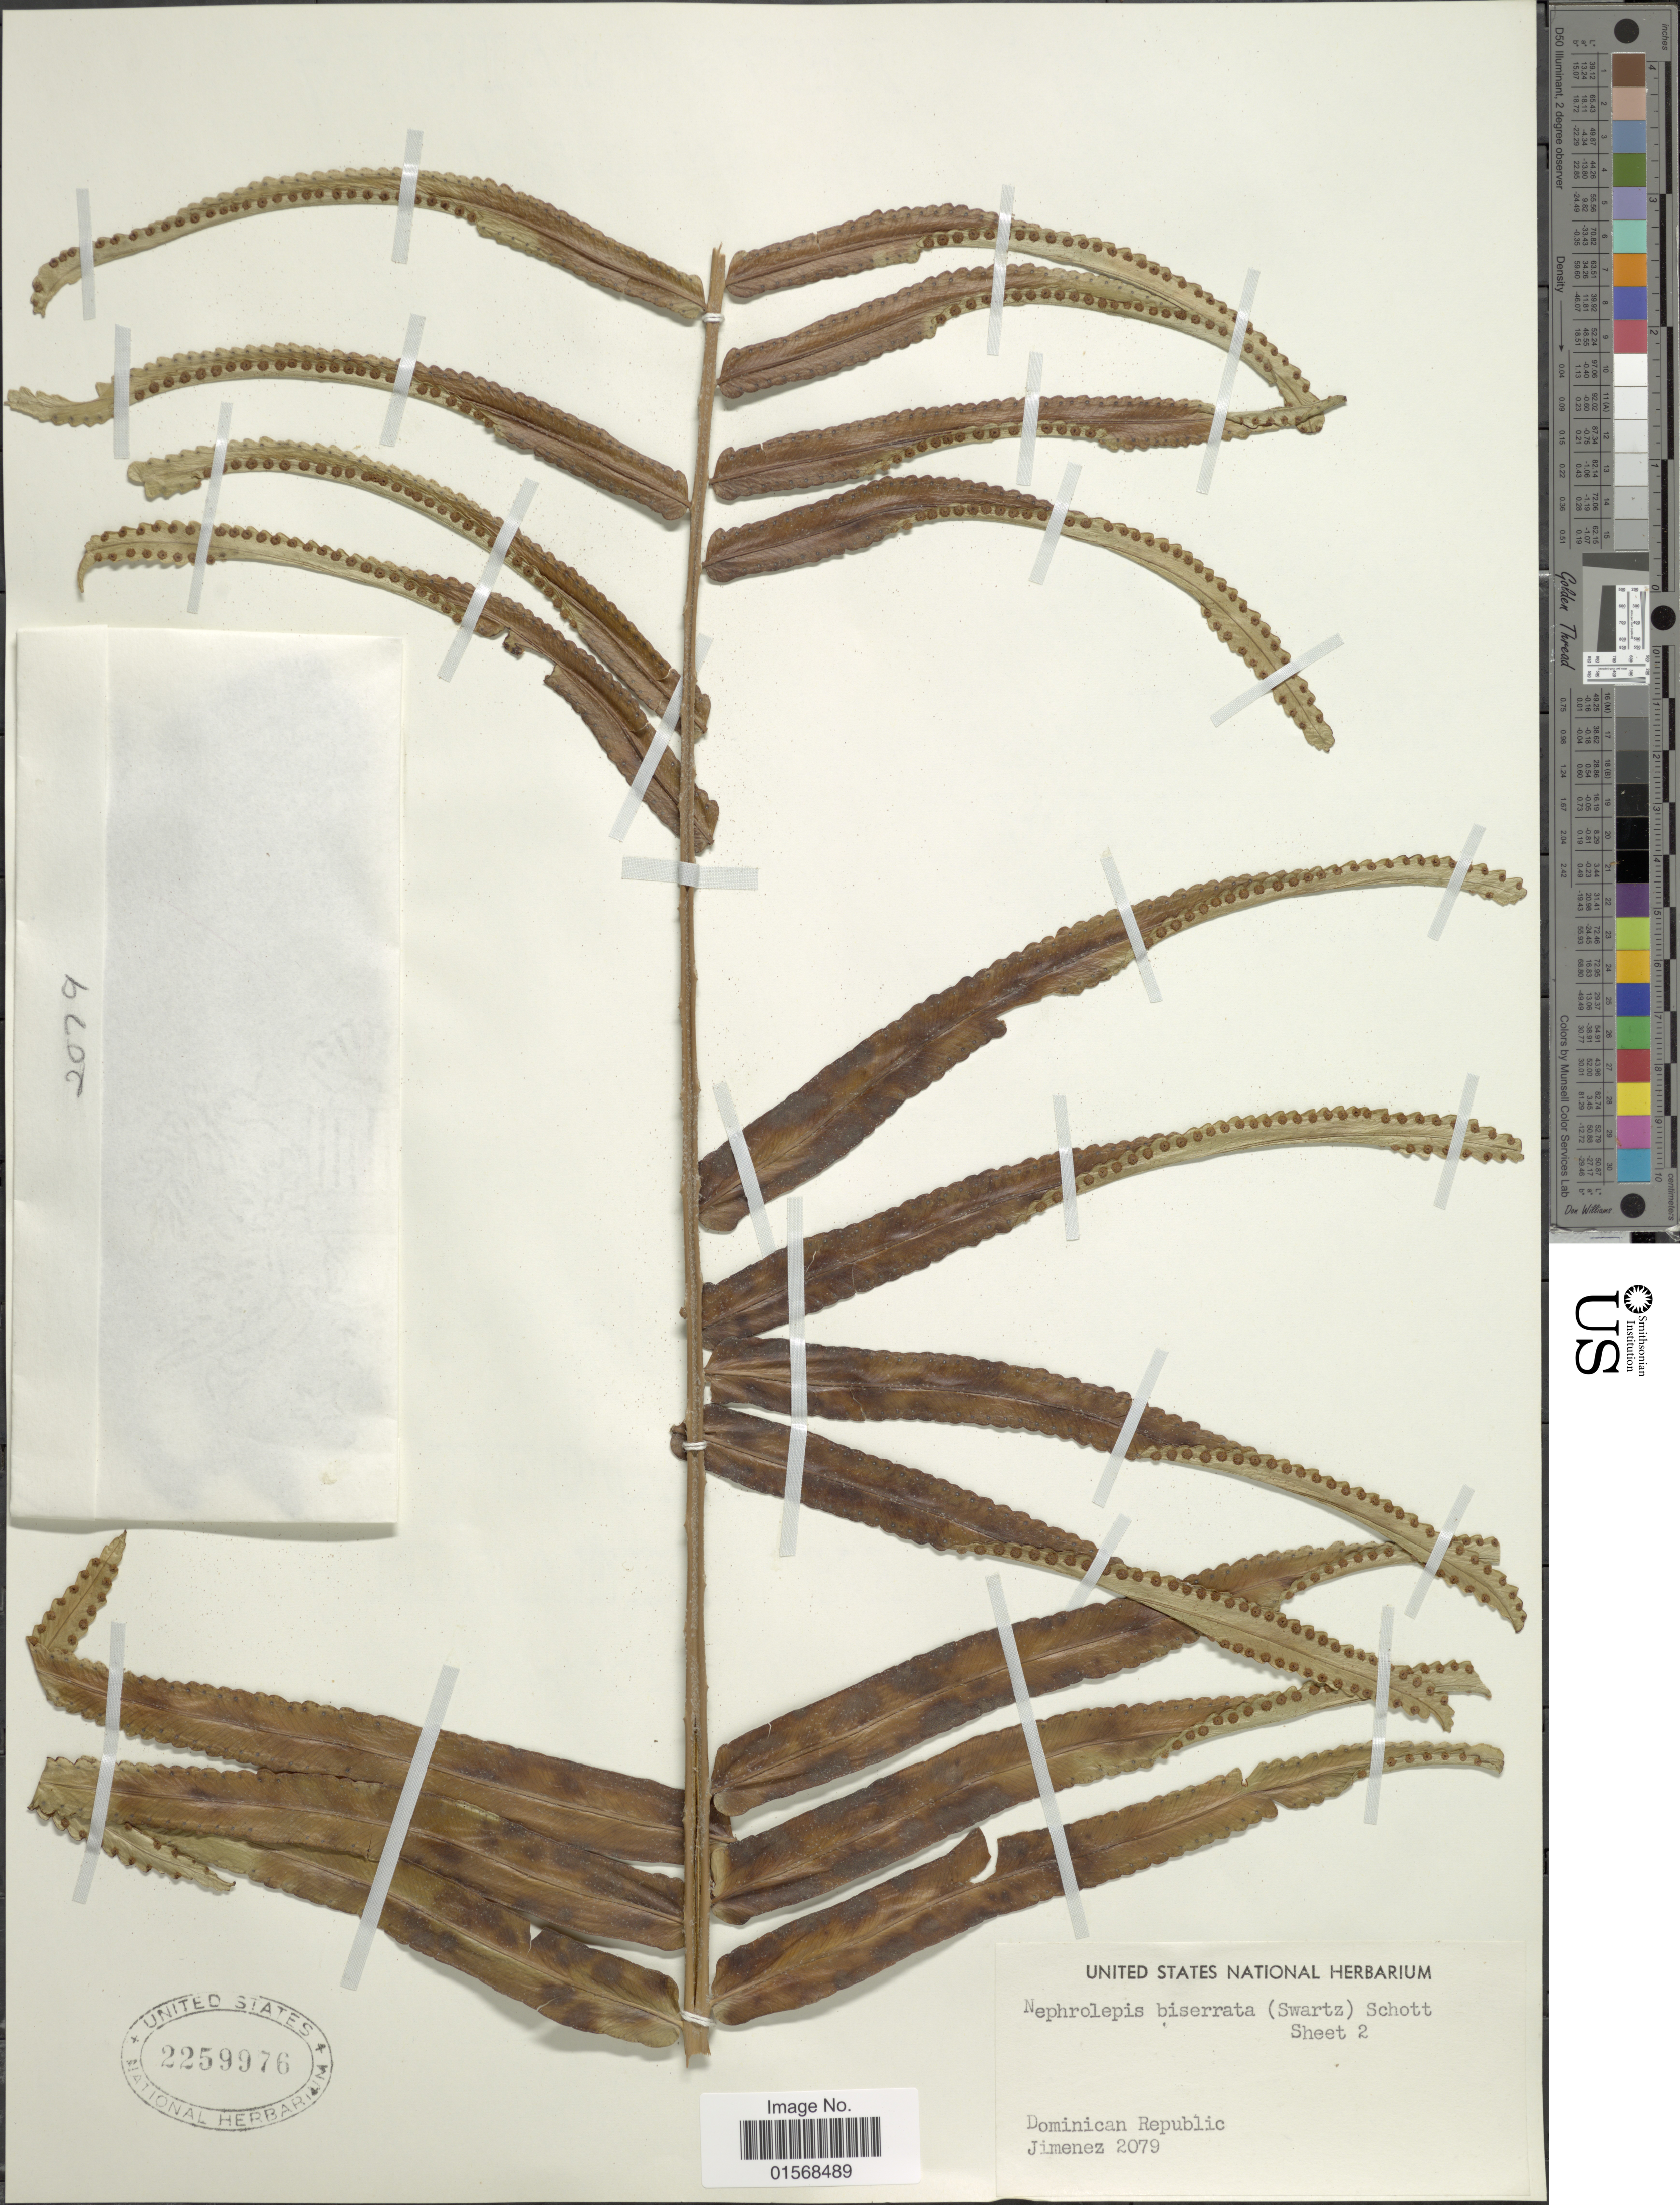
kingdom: Plantae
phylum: Tracheophyta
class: Polypodiopsida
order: Polypodiales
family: Nephrolepidaceae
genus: Nephrolepis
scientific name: Nephrolepis biserrata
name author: (Sw.) Schott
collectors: Jimenez, --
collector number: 2079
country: Dominican Republic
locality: Dominican Republic.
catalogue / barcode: US 2259976